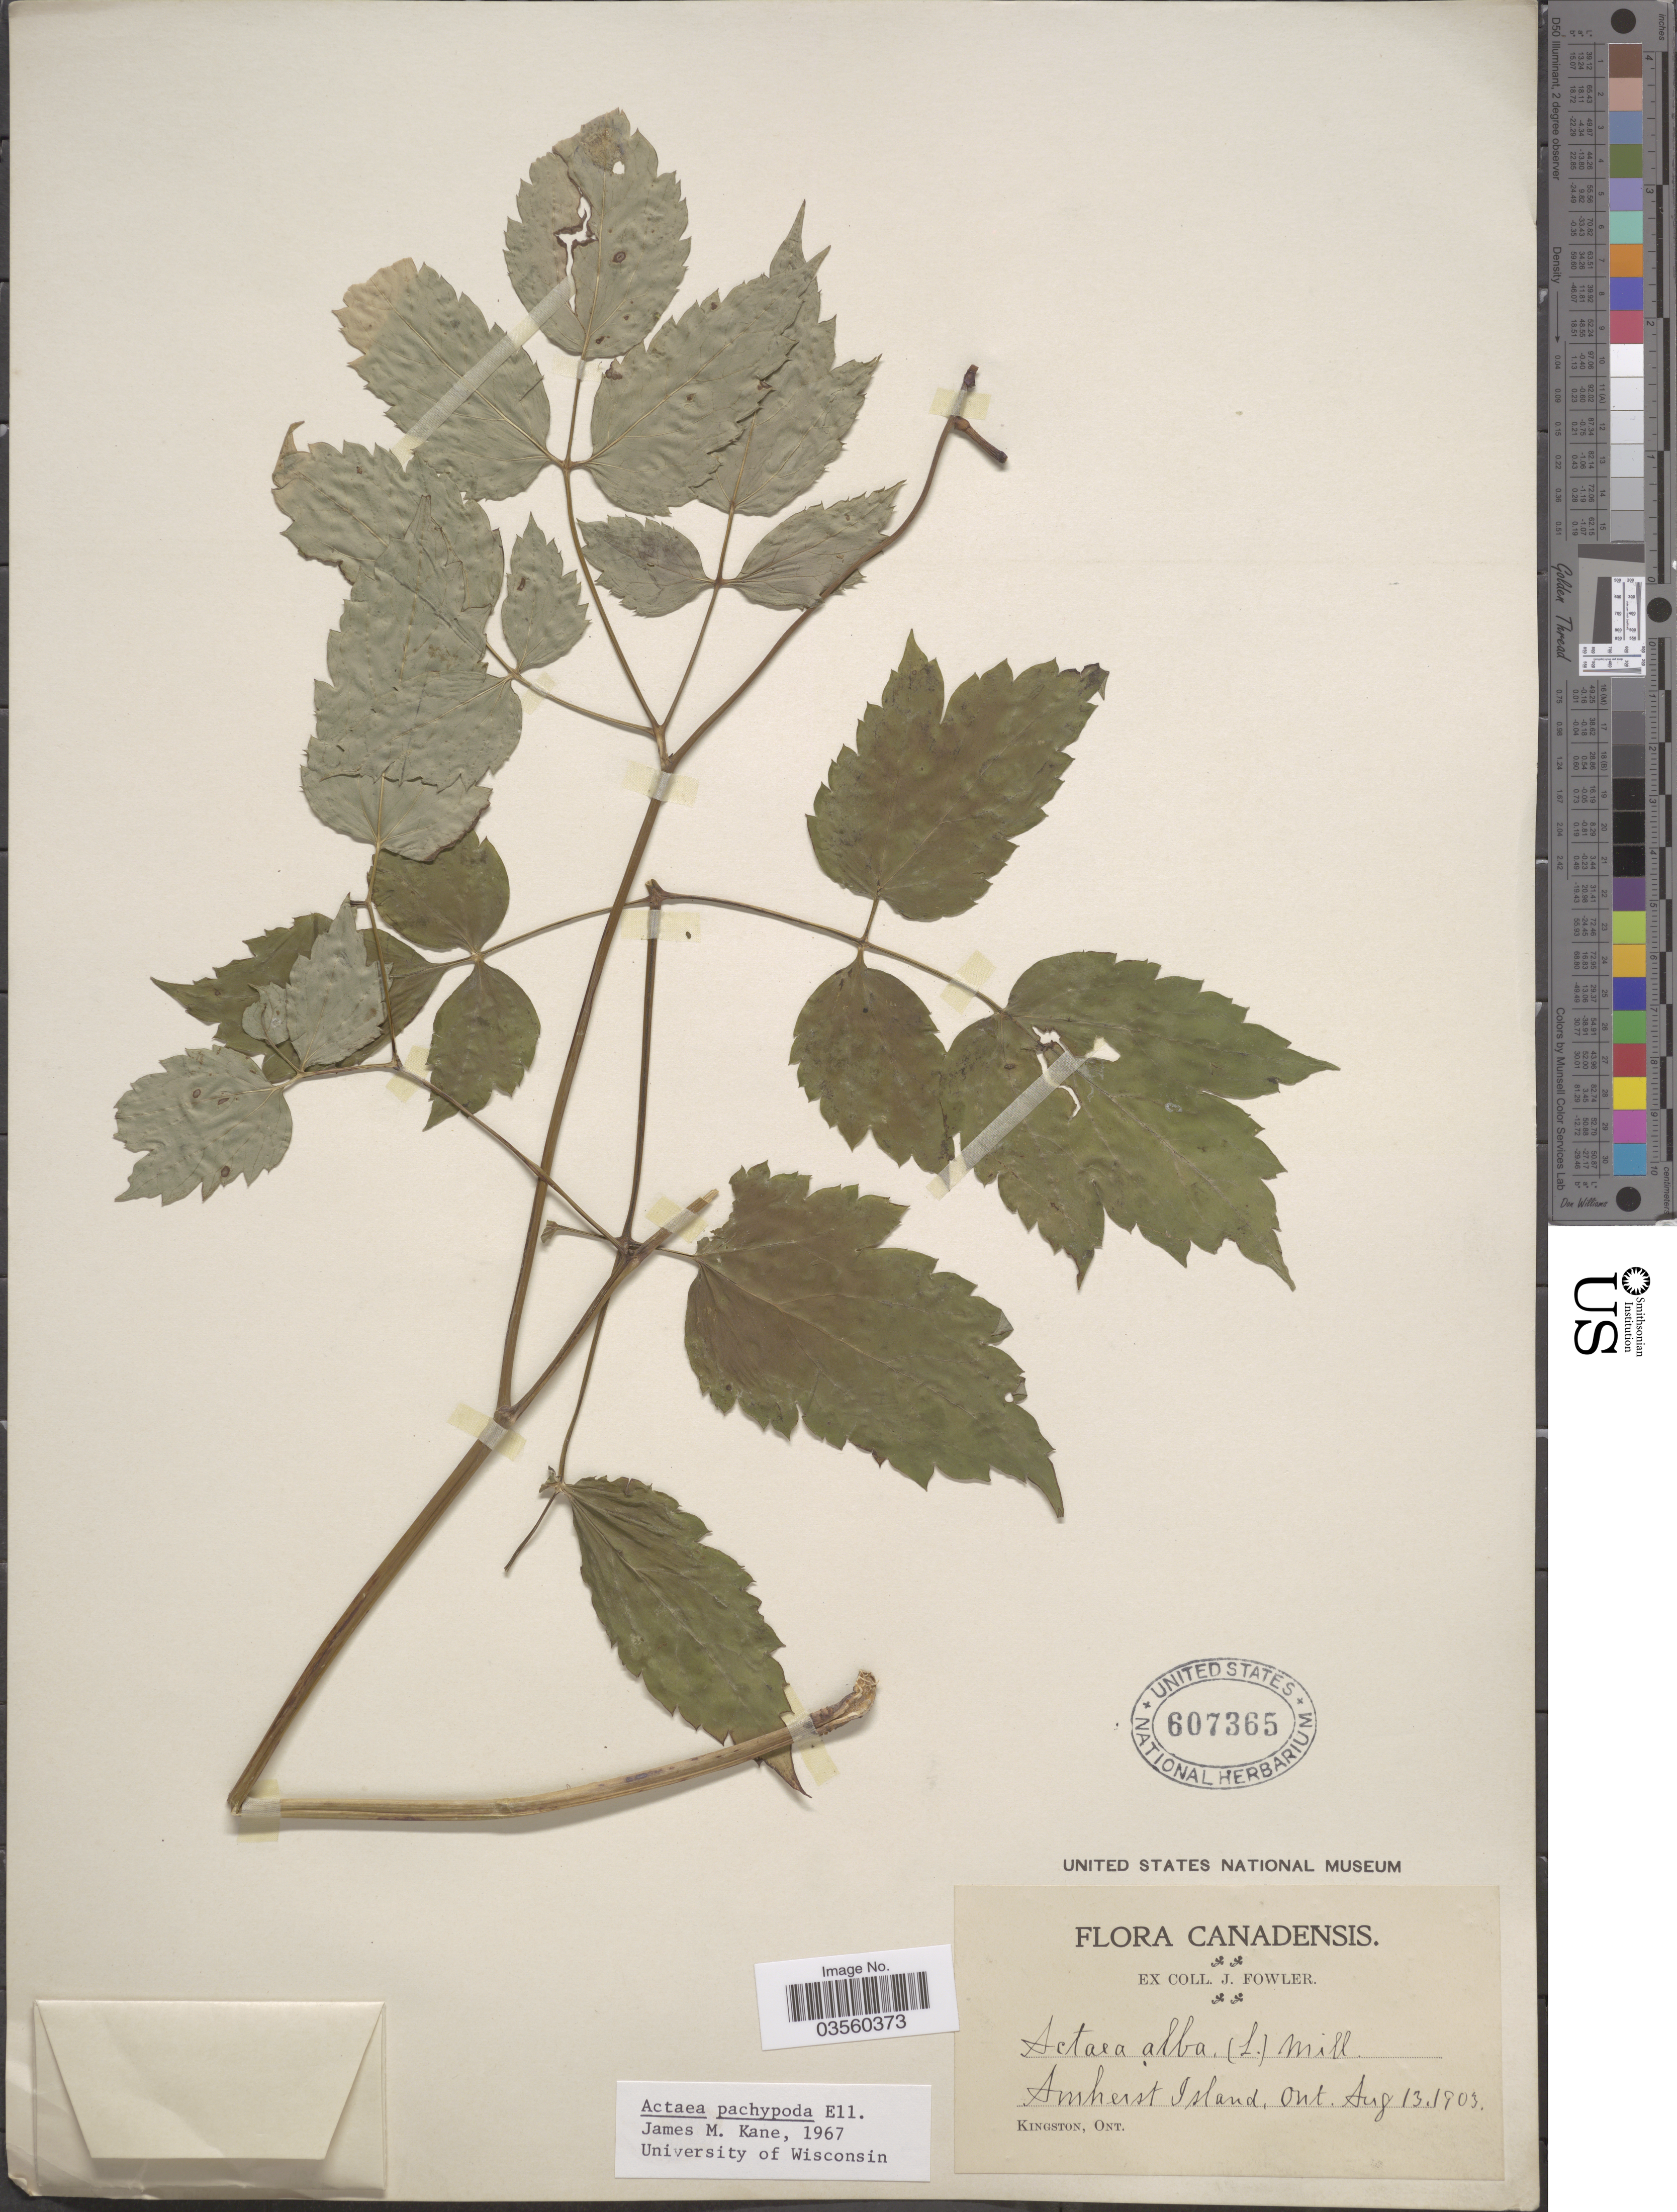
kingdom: Plantae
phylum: Tracheophyta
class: Magnoliopsida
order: Ranunculales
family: Ranunculaceae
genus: Actaea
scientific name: Actaea pachypoda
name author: Elliott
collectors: J. Fowler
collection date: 1903-08-13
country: Canada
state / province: Ontario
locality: Amherst Island, Kingston.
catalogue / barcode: US 607365